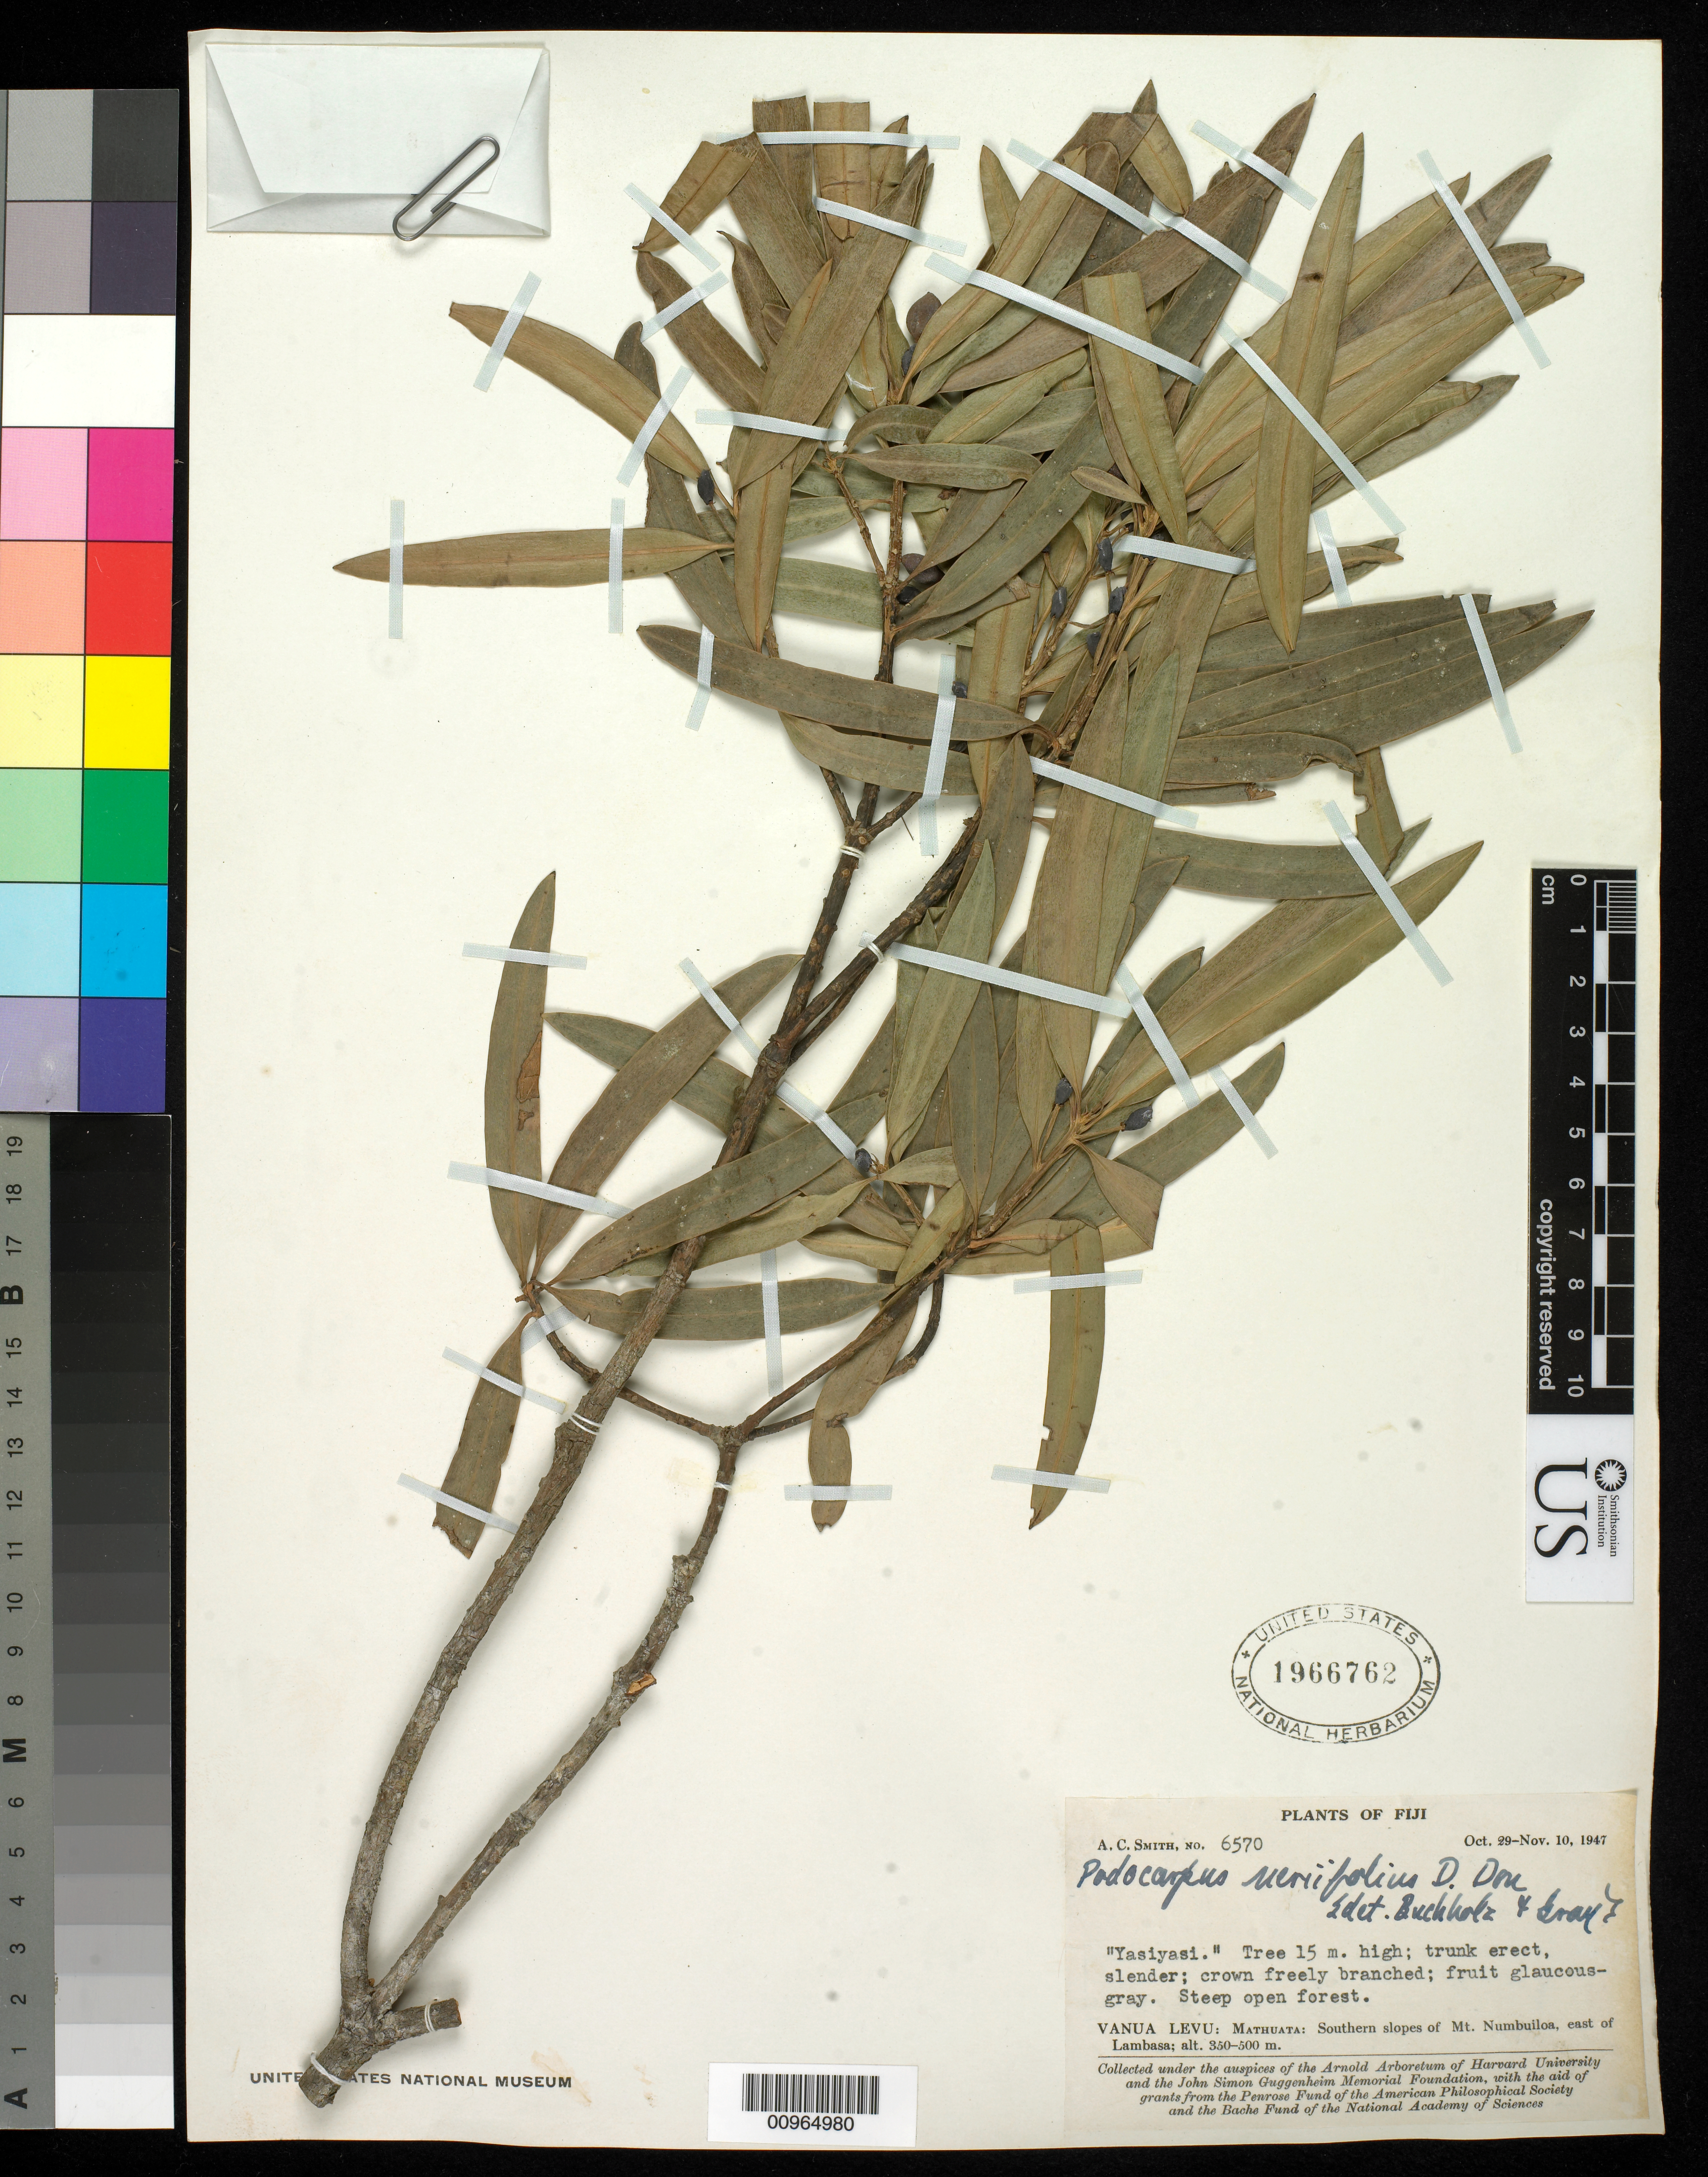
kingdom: Plantae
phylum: Tracheophyta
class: Pinopsida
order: Pinales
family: Podocarpaceae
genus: Podocarpus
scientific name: Podocarpus neriifolius var. neriifolius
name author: D. Don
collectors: C. A. Smith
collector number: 6570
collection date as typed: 29 Oct 1947 to 10 Nov 1947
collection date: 1947-10-29/1947-11-10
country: Fiji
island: Macuata-i-wai [Mathuata-i-wai]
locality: Mathuata: Southern slopes of Mt. Numbuiloa, E. of Lambasa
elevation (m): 350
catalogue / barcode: US 1966762